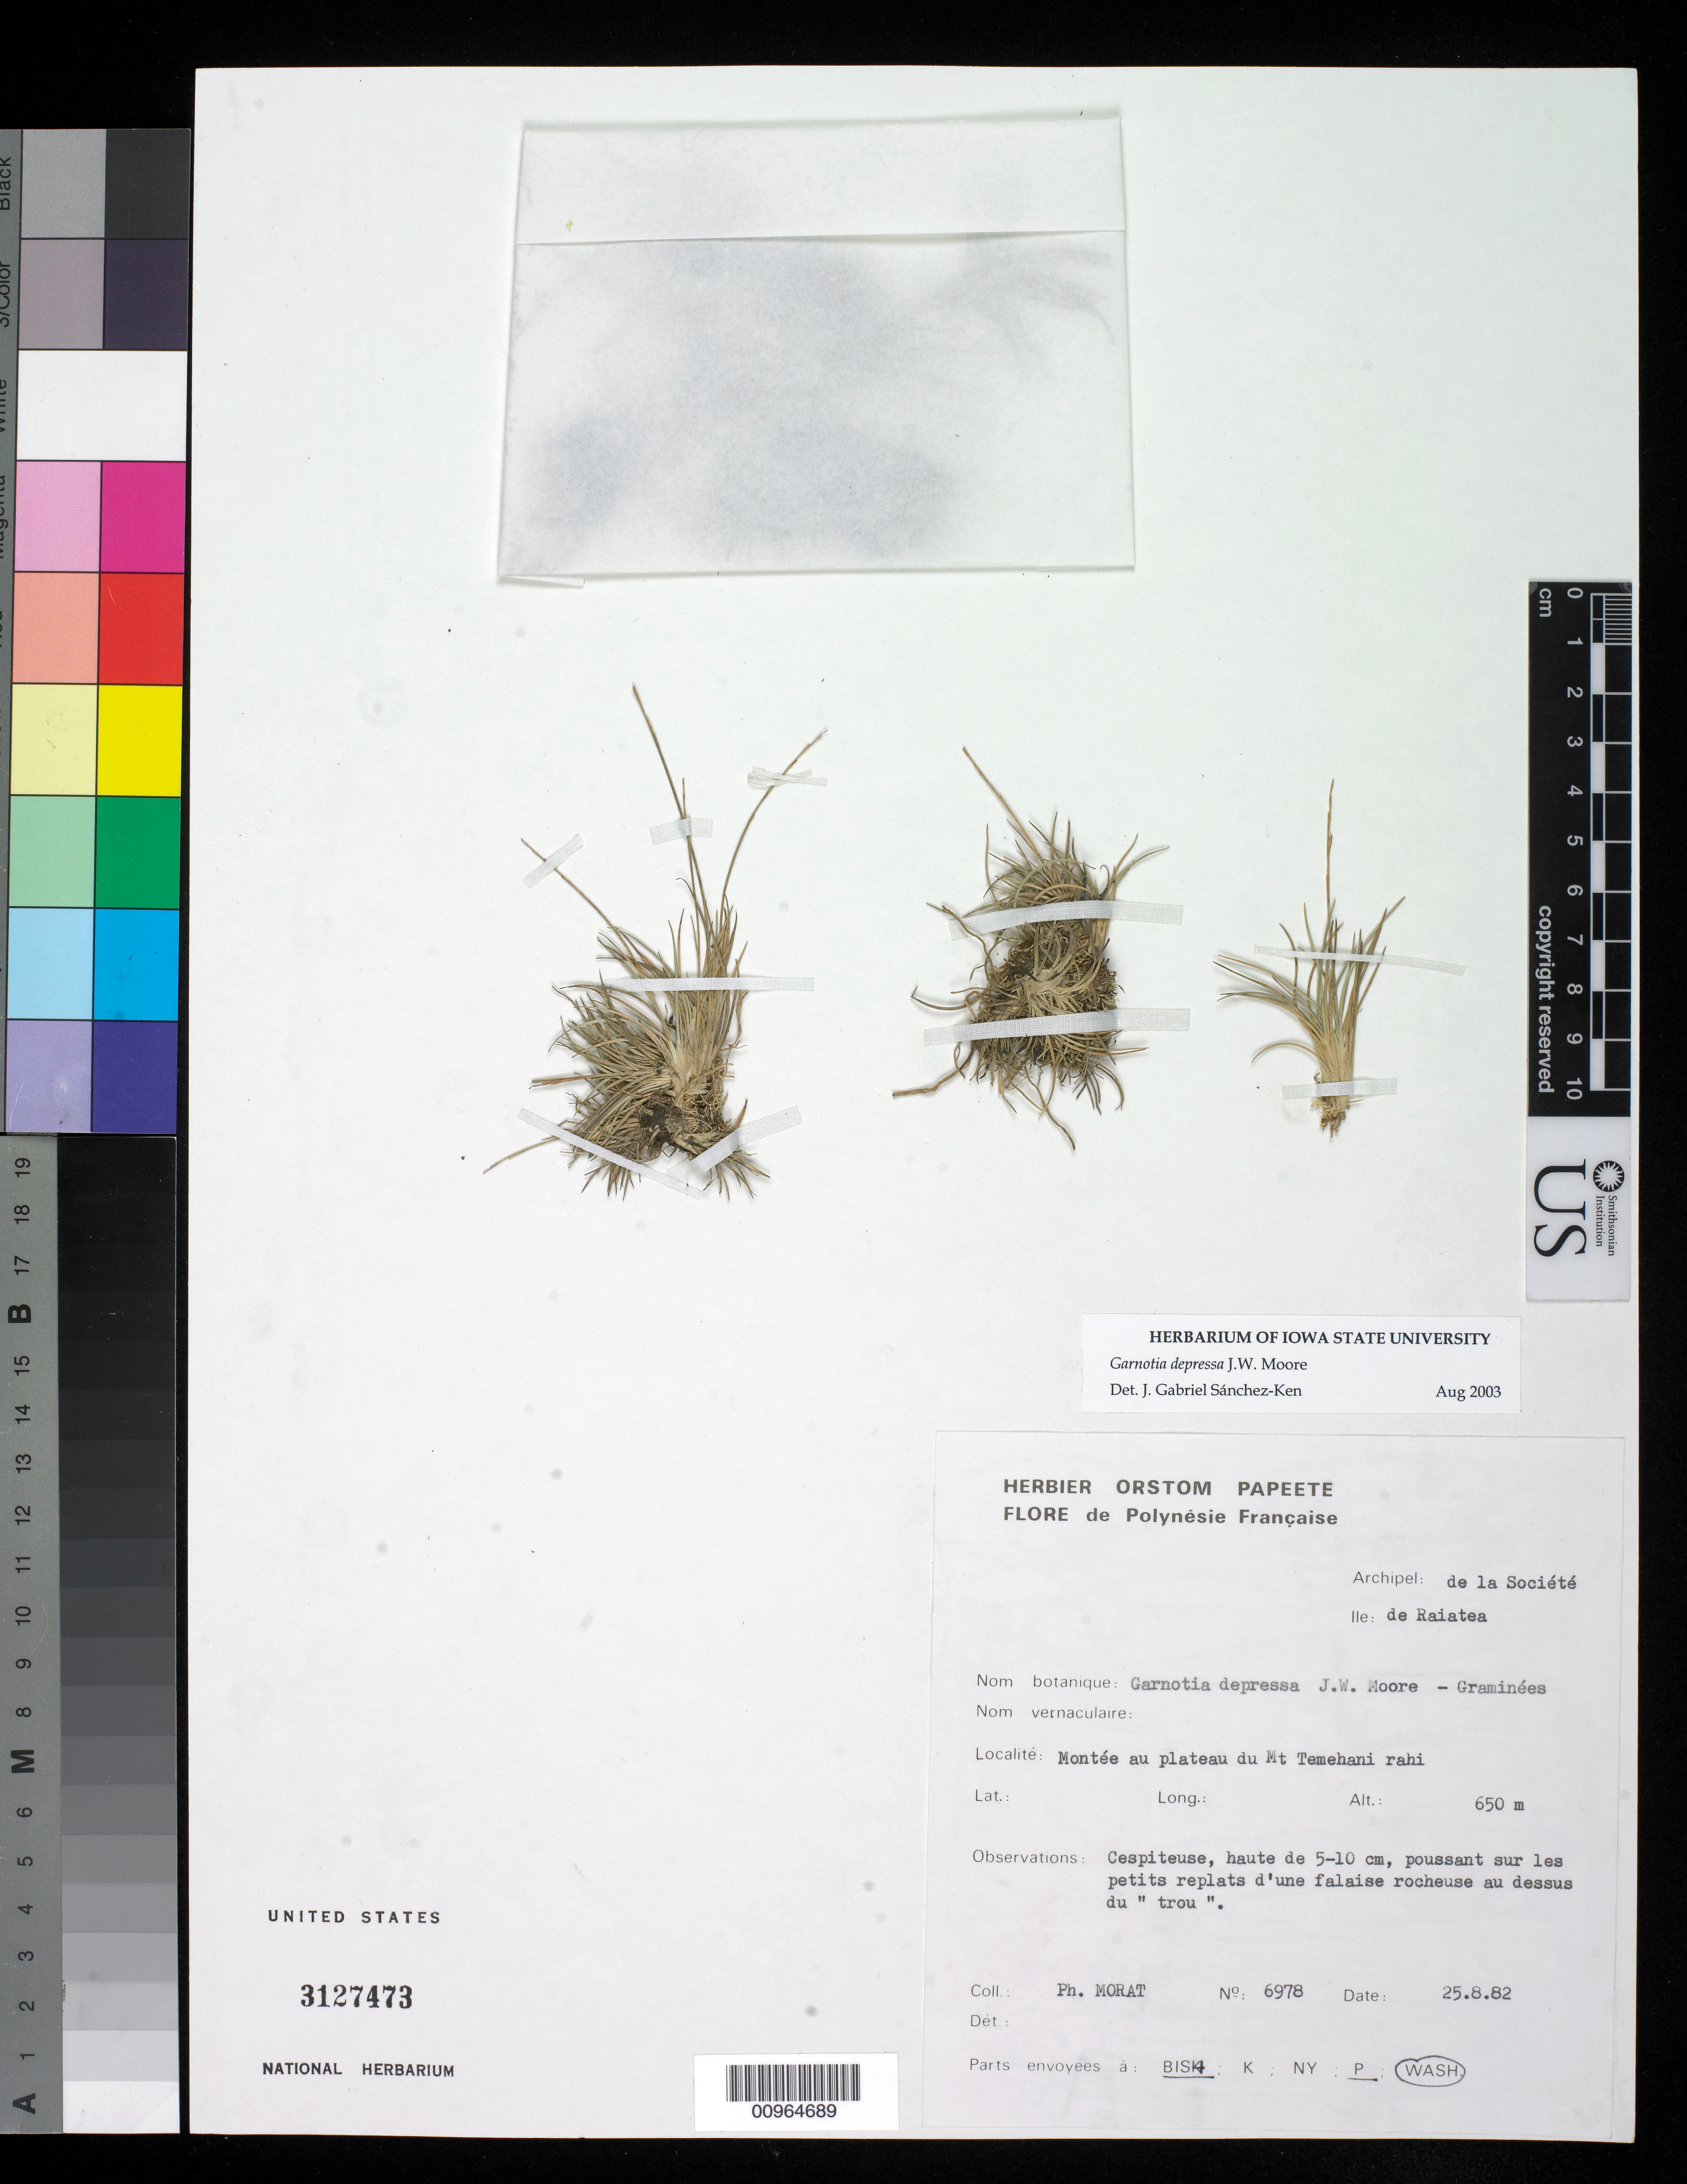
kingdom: Plantae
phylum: Tracheophyta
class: Liliopsida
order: Poales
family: Poaceae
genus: Garnotia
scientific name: Garnotia depressa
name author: J.W. Moore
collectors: P. Morat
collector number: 6978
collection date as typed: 25 Aug 1982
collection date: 1982-08-25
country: French Polynesia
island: Raiatea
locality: Montee au plateau du Mt. Temehanri rahi650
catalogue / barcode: US 3127473